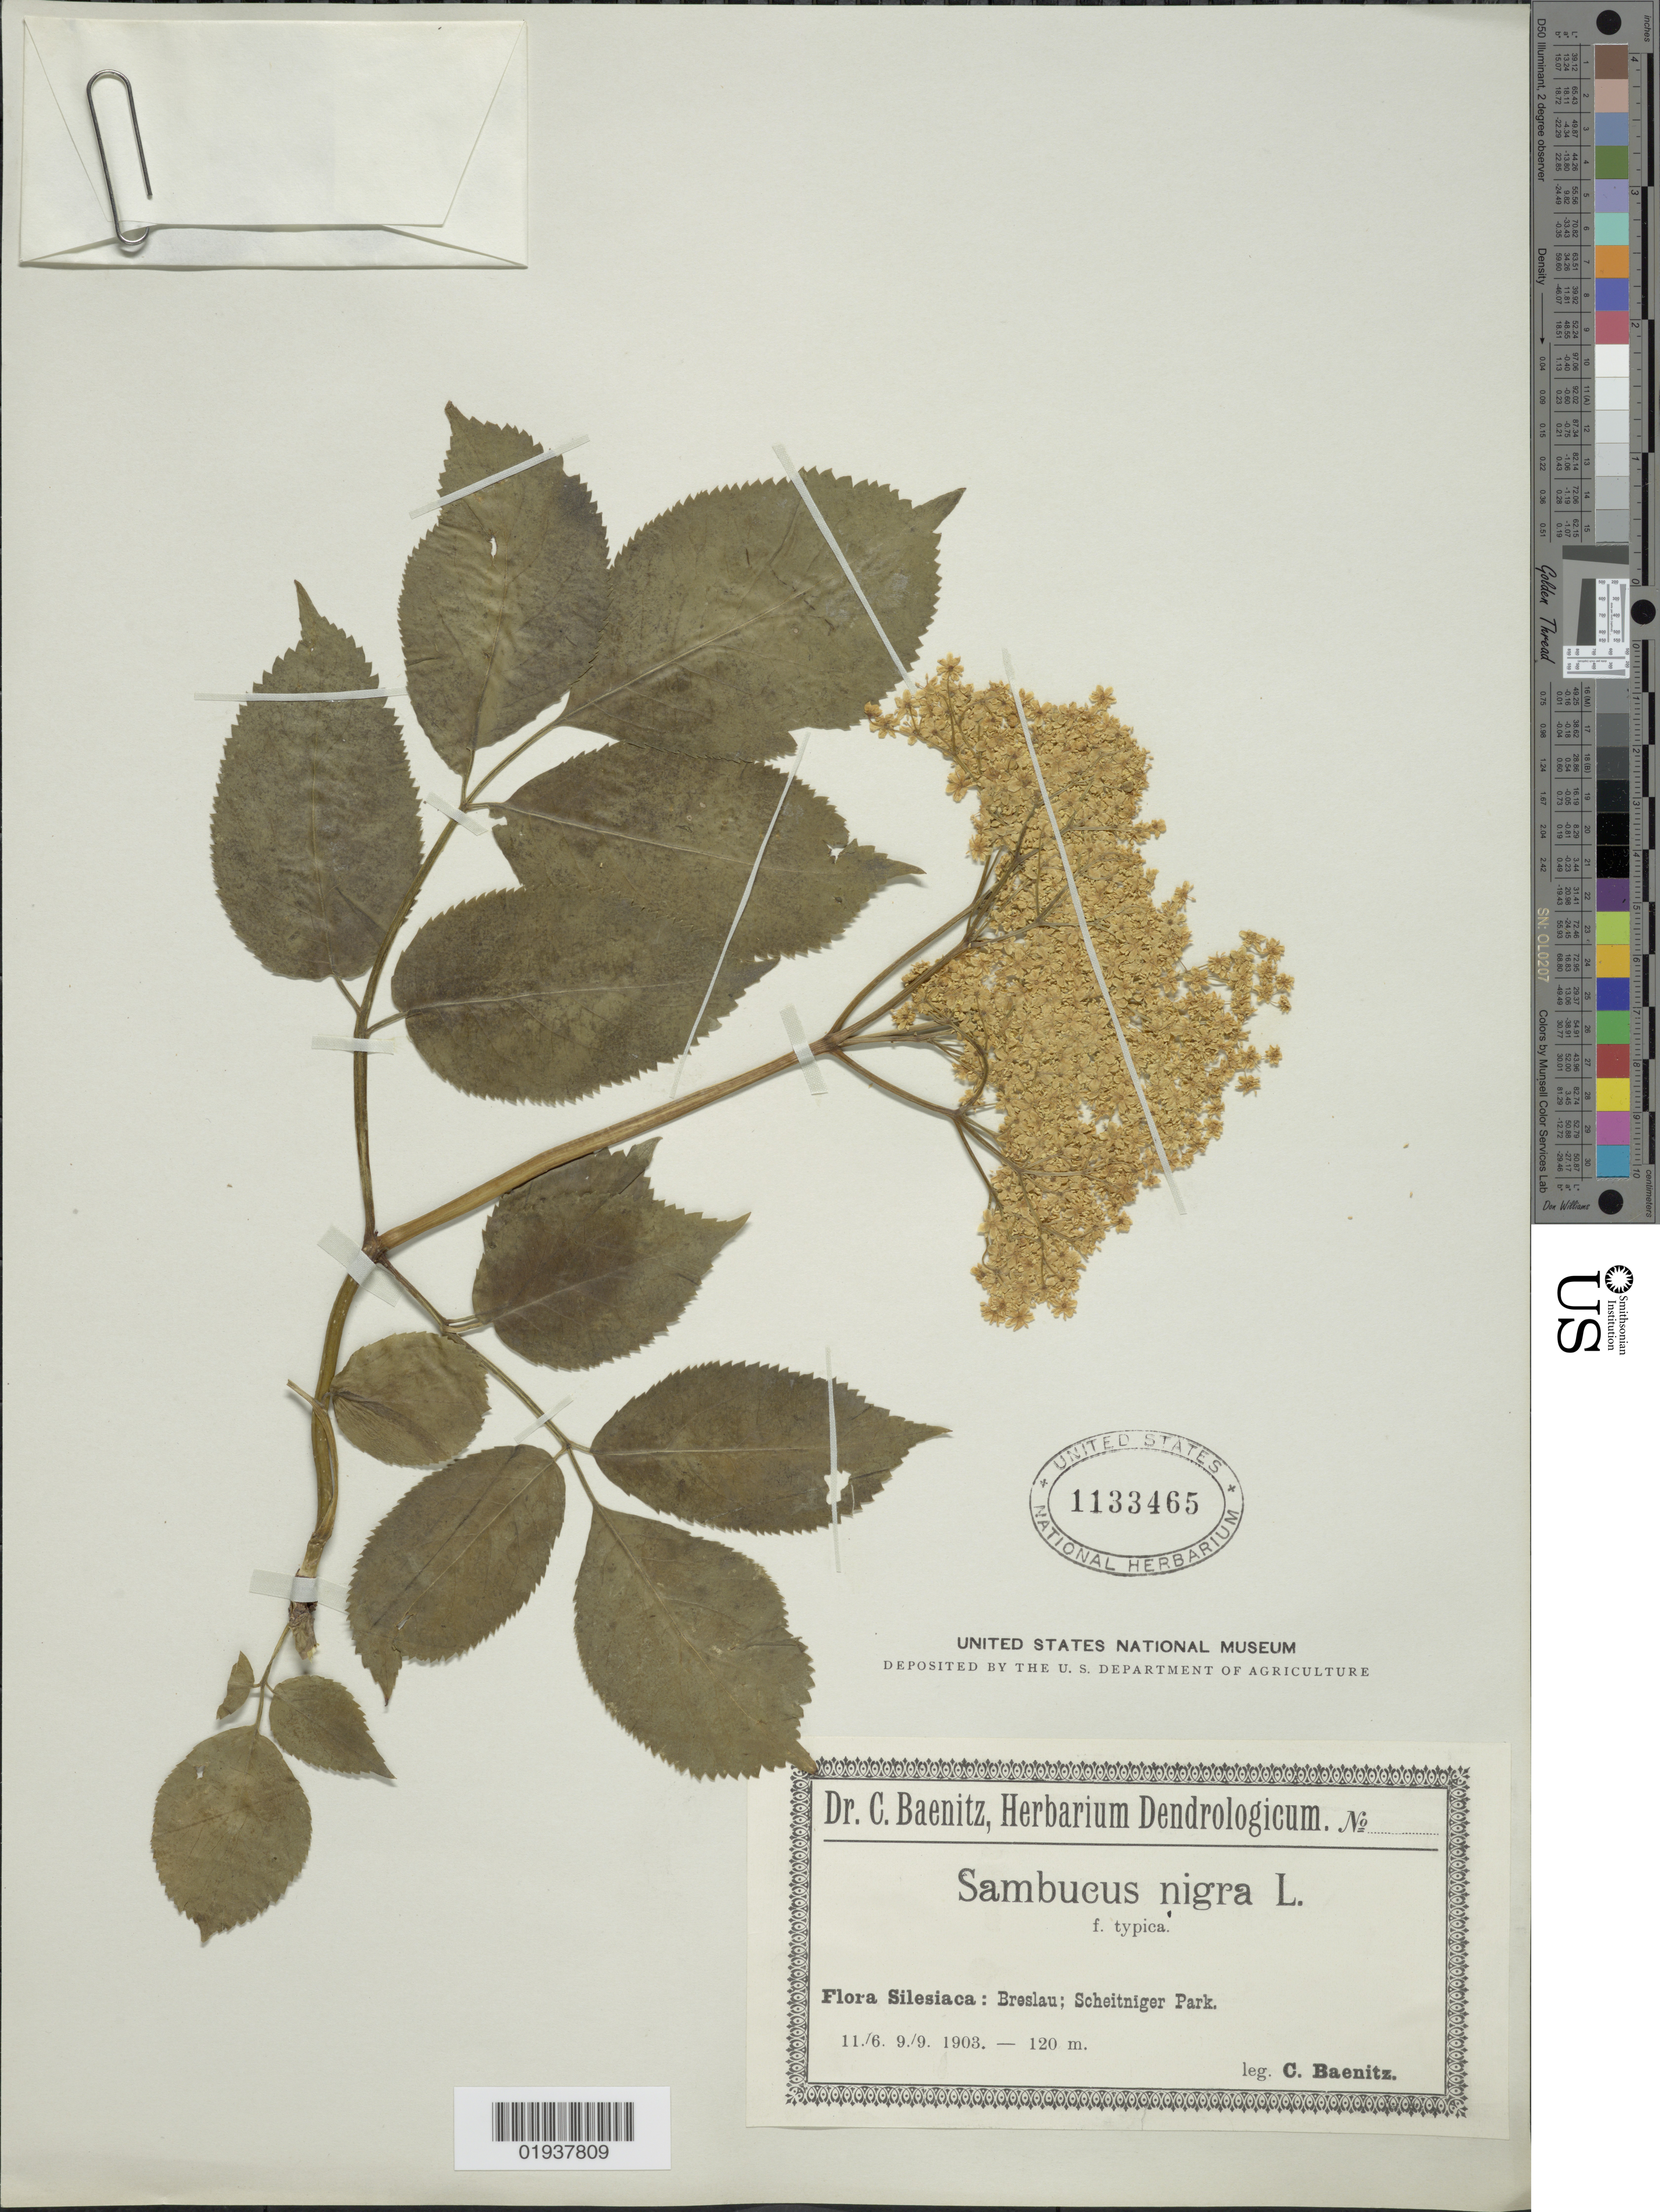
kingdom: Plantae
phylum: Tracheophyta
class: Magnoliopsida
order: Dipsacales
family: Viburnaceae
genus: Sambucus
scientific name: Sambucus nigra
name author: L.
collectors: C. G. Baenitz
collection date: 1903-06-11/1903-09-09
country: Poland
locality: Silesiaca: Breslau; Scheitniger Park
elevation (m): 120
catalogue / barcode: US 1133465